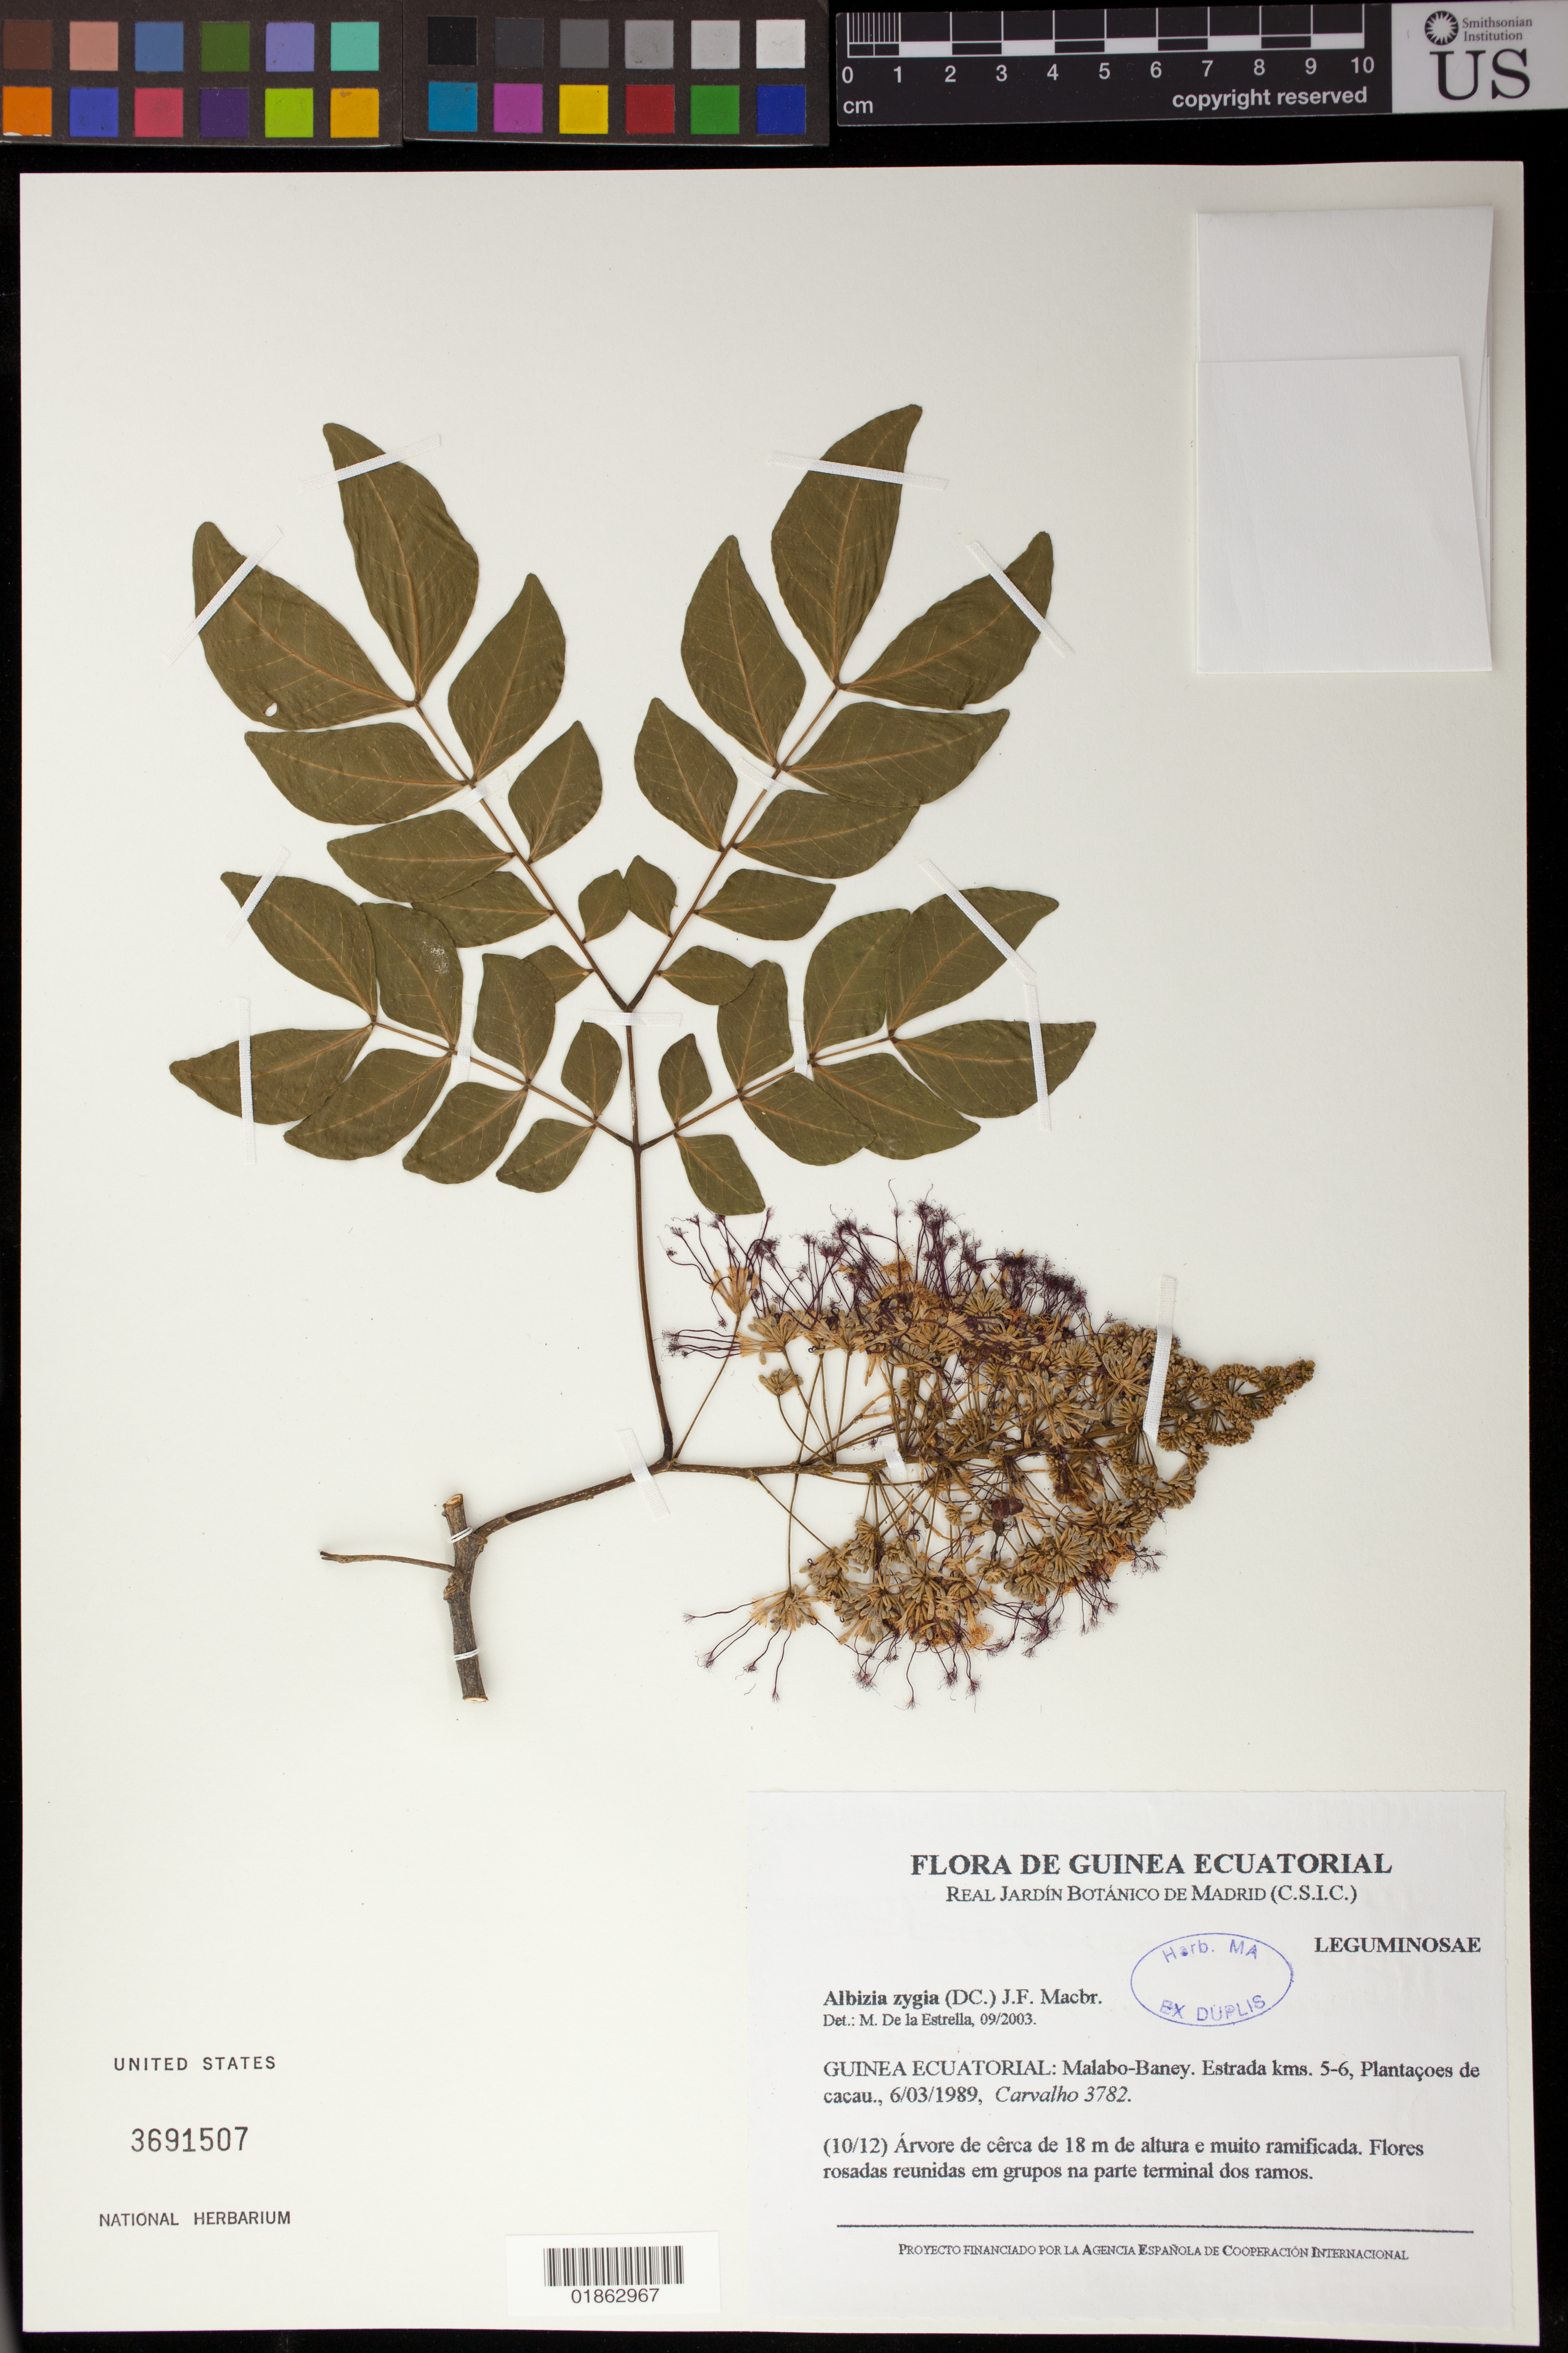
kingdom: Plantae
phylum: Tracheophyta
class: Magnoliopsida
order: Fabales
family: Fabaceae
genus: Albizia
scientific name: Albizia zygia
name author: (DC.) J.F. Macbr.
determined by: de la Estrella, M.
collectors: Carvalho, --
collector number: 3782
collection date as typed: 6/03/1989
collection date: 1989-03-06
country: Equatorial Guinea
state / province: Bioko Norte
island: Bioko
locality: Malabo-Baney. Estrada kms. 5-6, Plantacoes de cacau.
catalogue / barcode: US 3691507